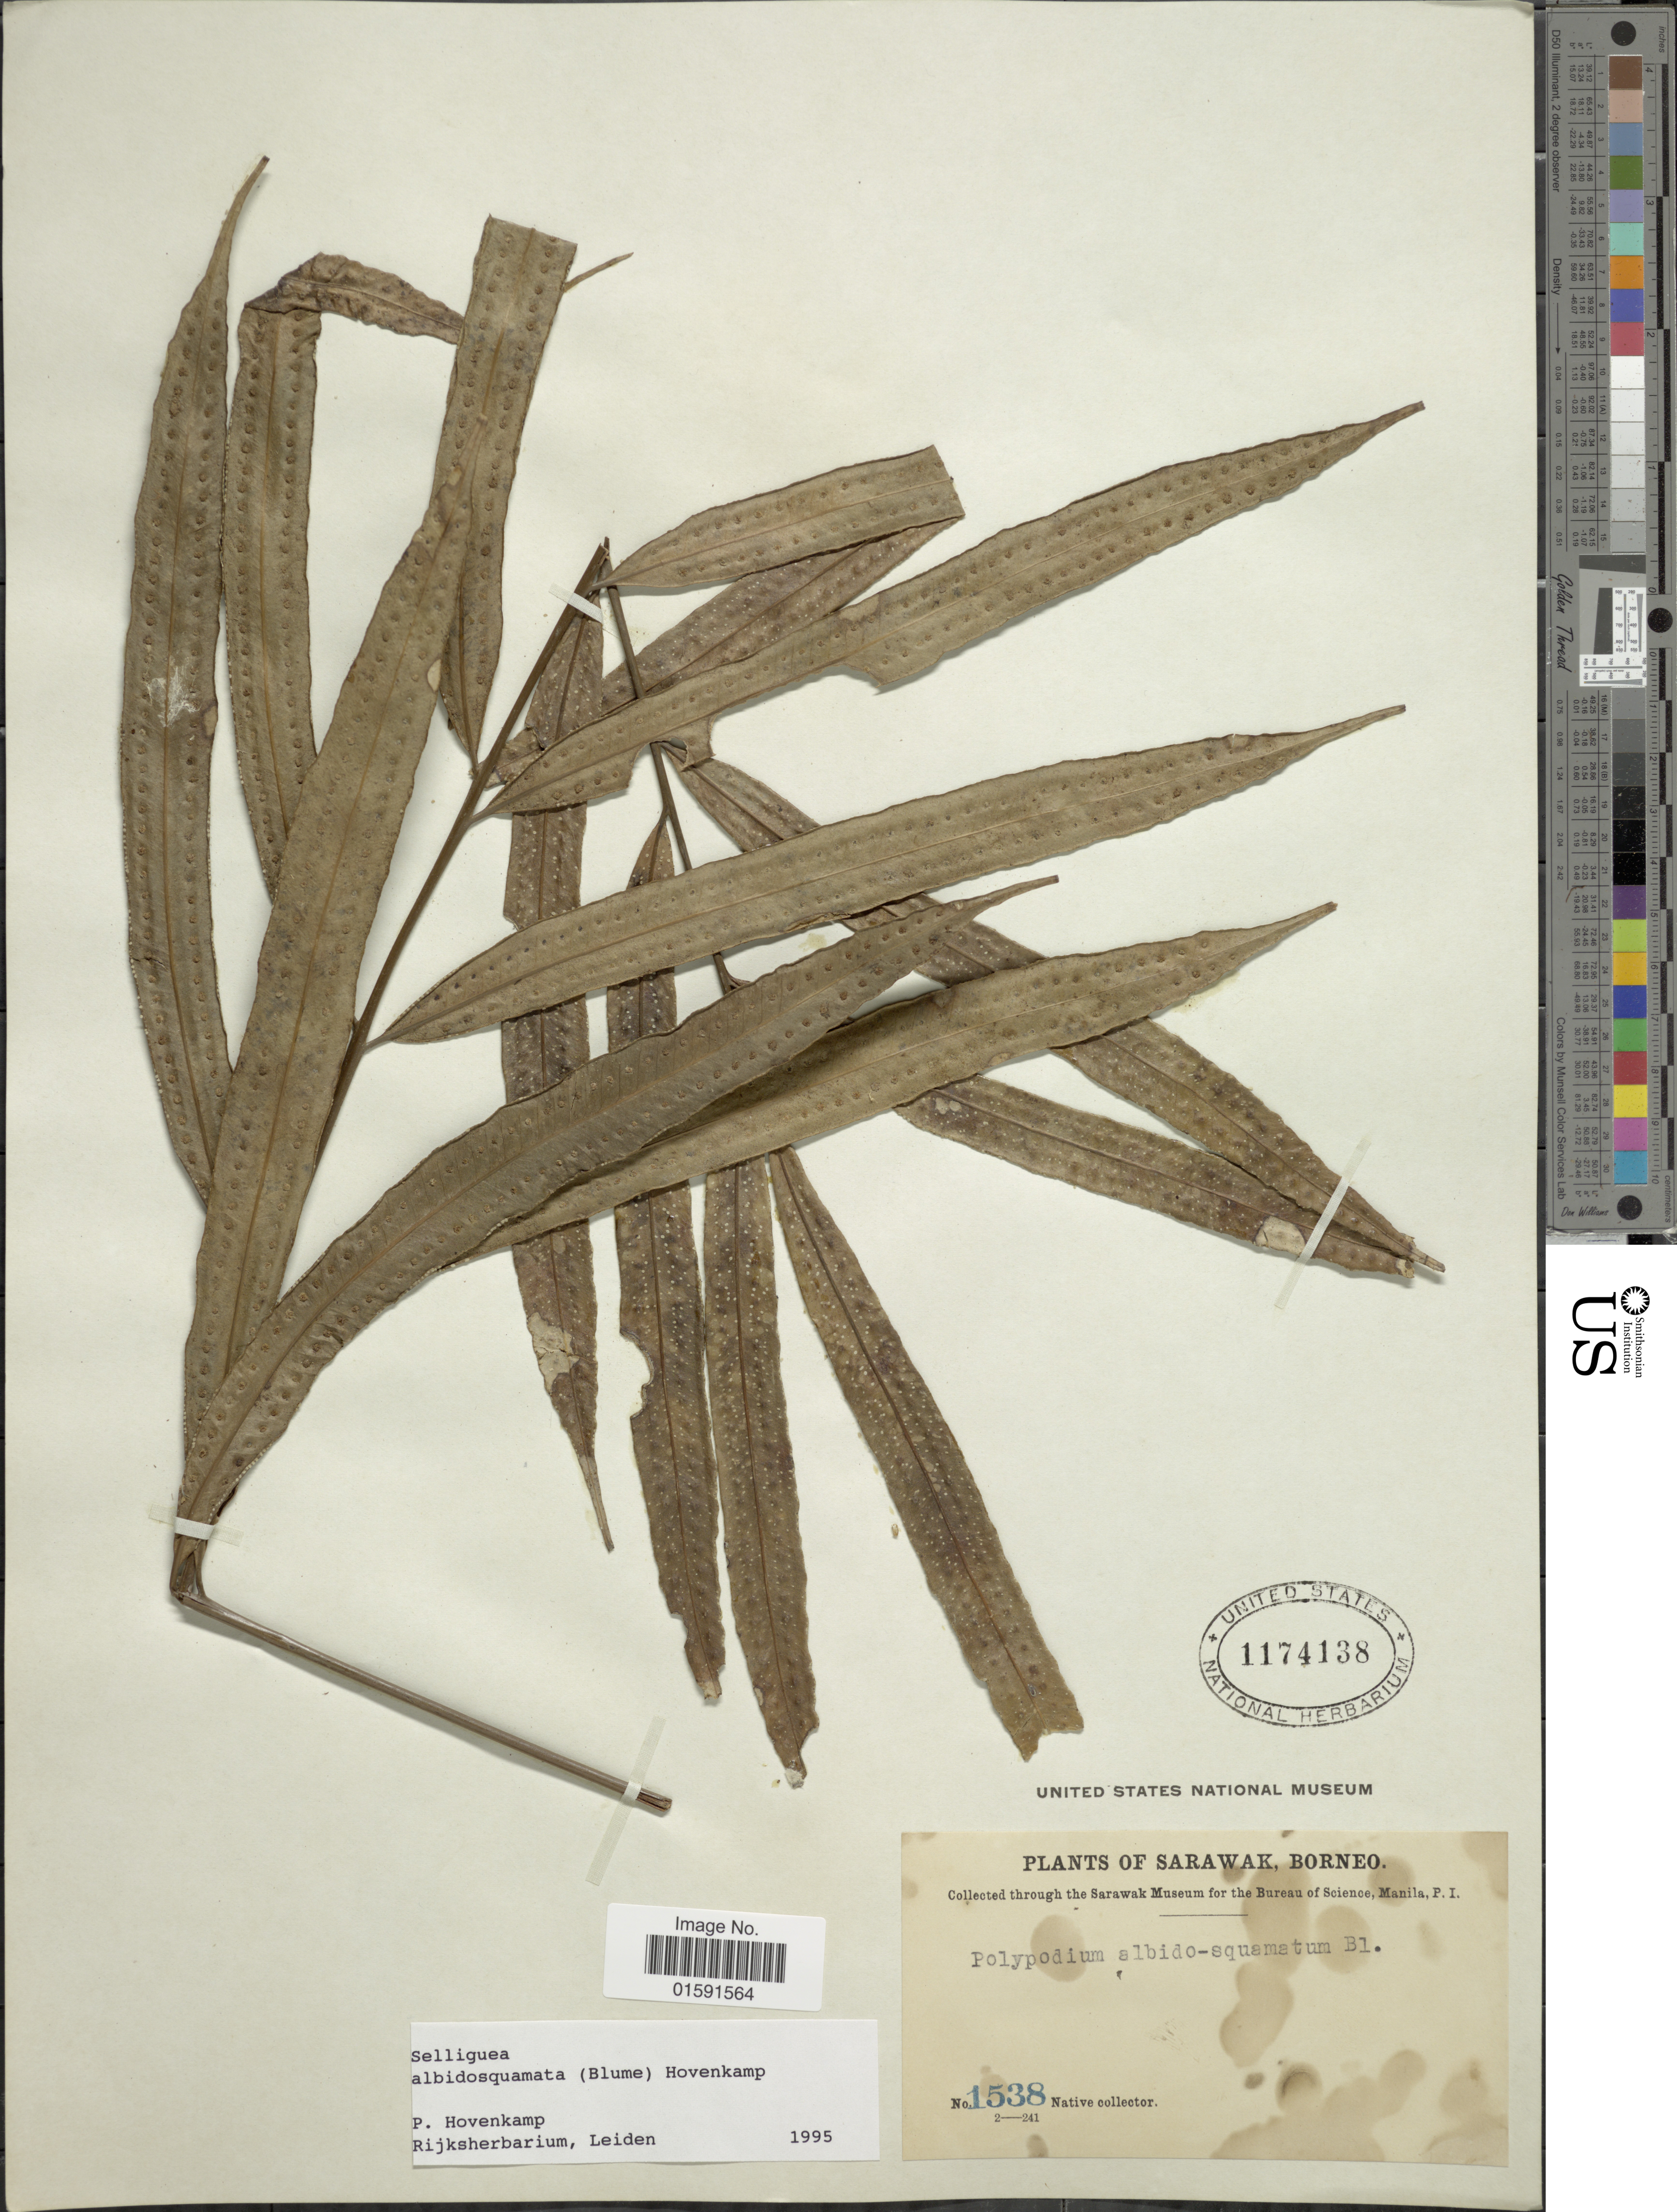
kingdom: Plantae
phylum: Tracheophyta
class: Polypodiopsida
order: Polypodiales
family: Polypodiaceae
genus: Selliguea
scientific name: Selliguea albidosquamata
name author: (Blume) Parris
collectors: Native collector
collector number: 1538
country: Malaysia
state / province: Sarawak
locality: Sarawak, Borneo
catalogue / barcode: US 1174138